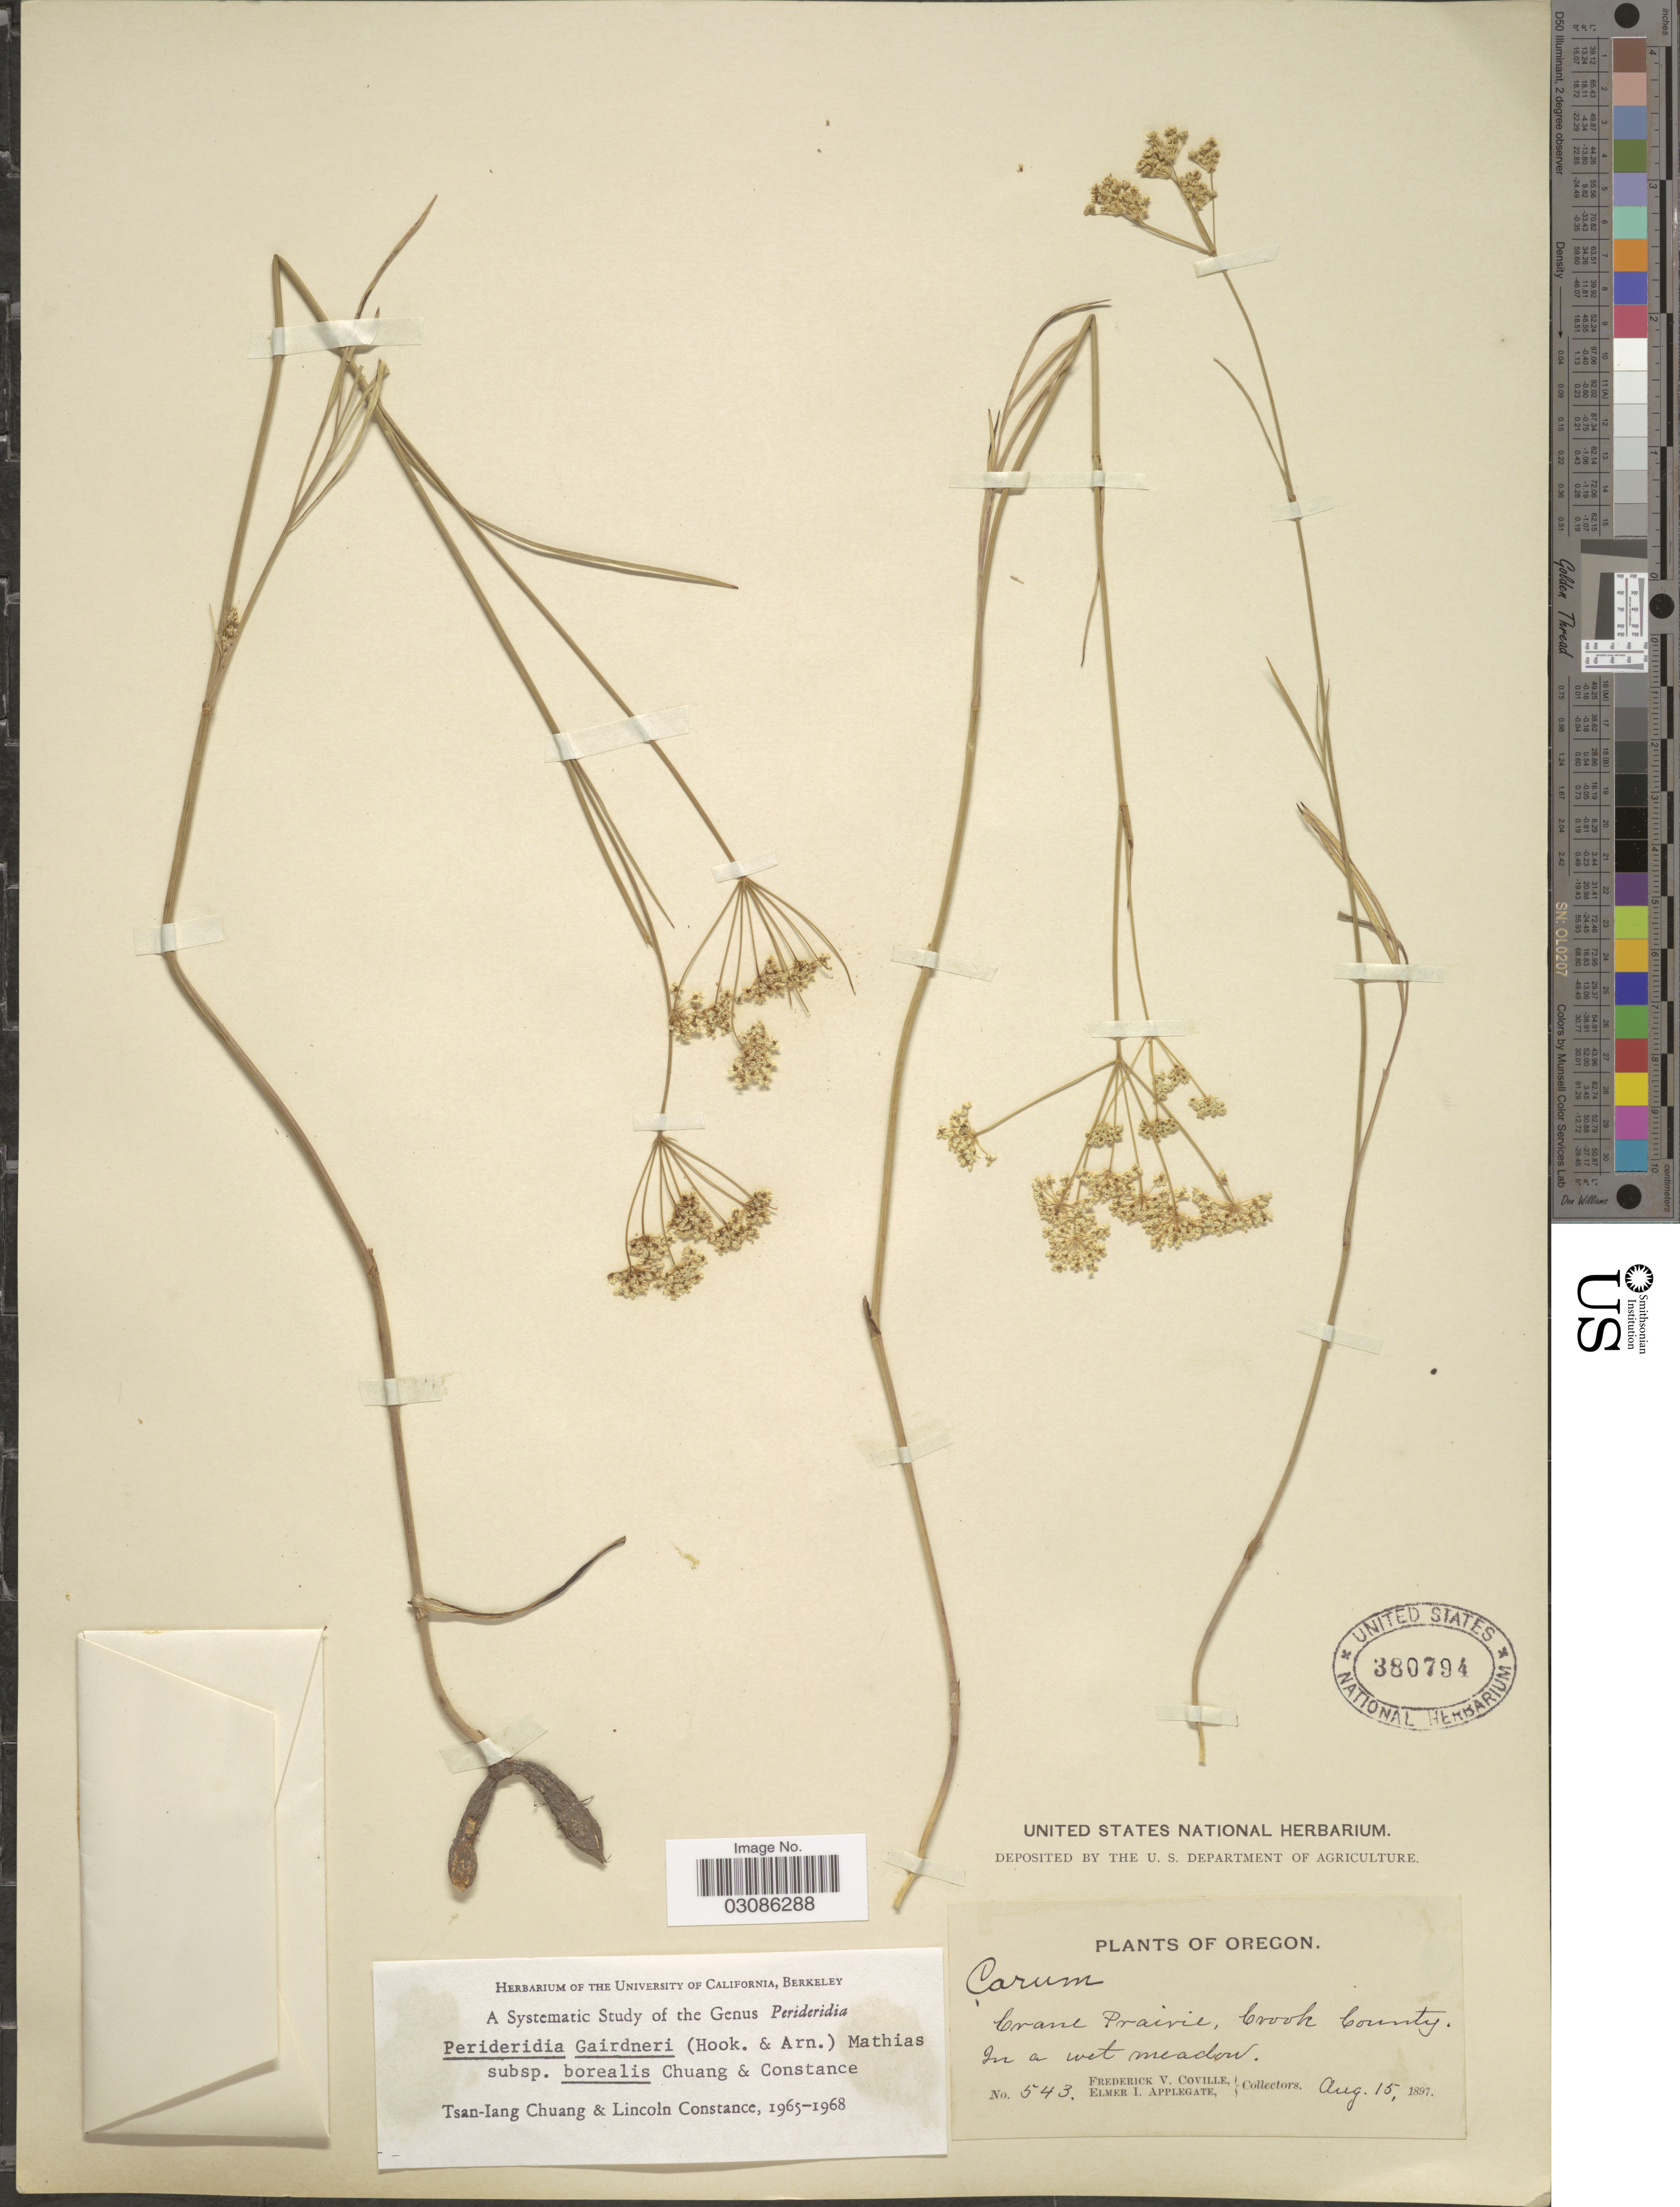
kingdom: Plantae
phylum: Tracheophyta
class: Magnoliopsida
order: Apiales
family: Apiaceae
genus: Perideridia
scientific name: Perideridia gairdneri subsp. borealis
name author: T.I. Chuang & Constance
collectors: F. V. Coville & E. I. Applegate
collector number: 543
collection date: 1897-08-15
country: United States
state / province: Oregon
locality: Crane Prairie, Crook County.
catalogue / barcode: US 380794